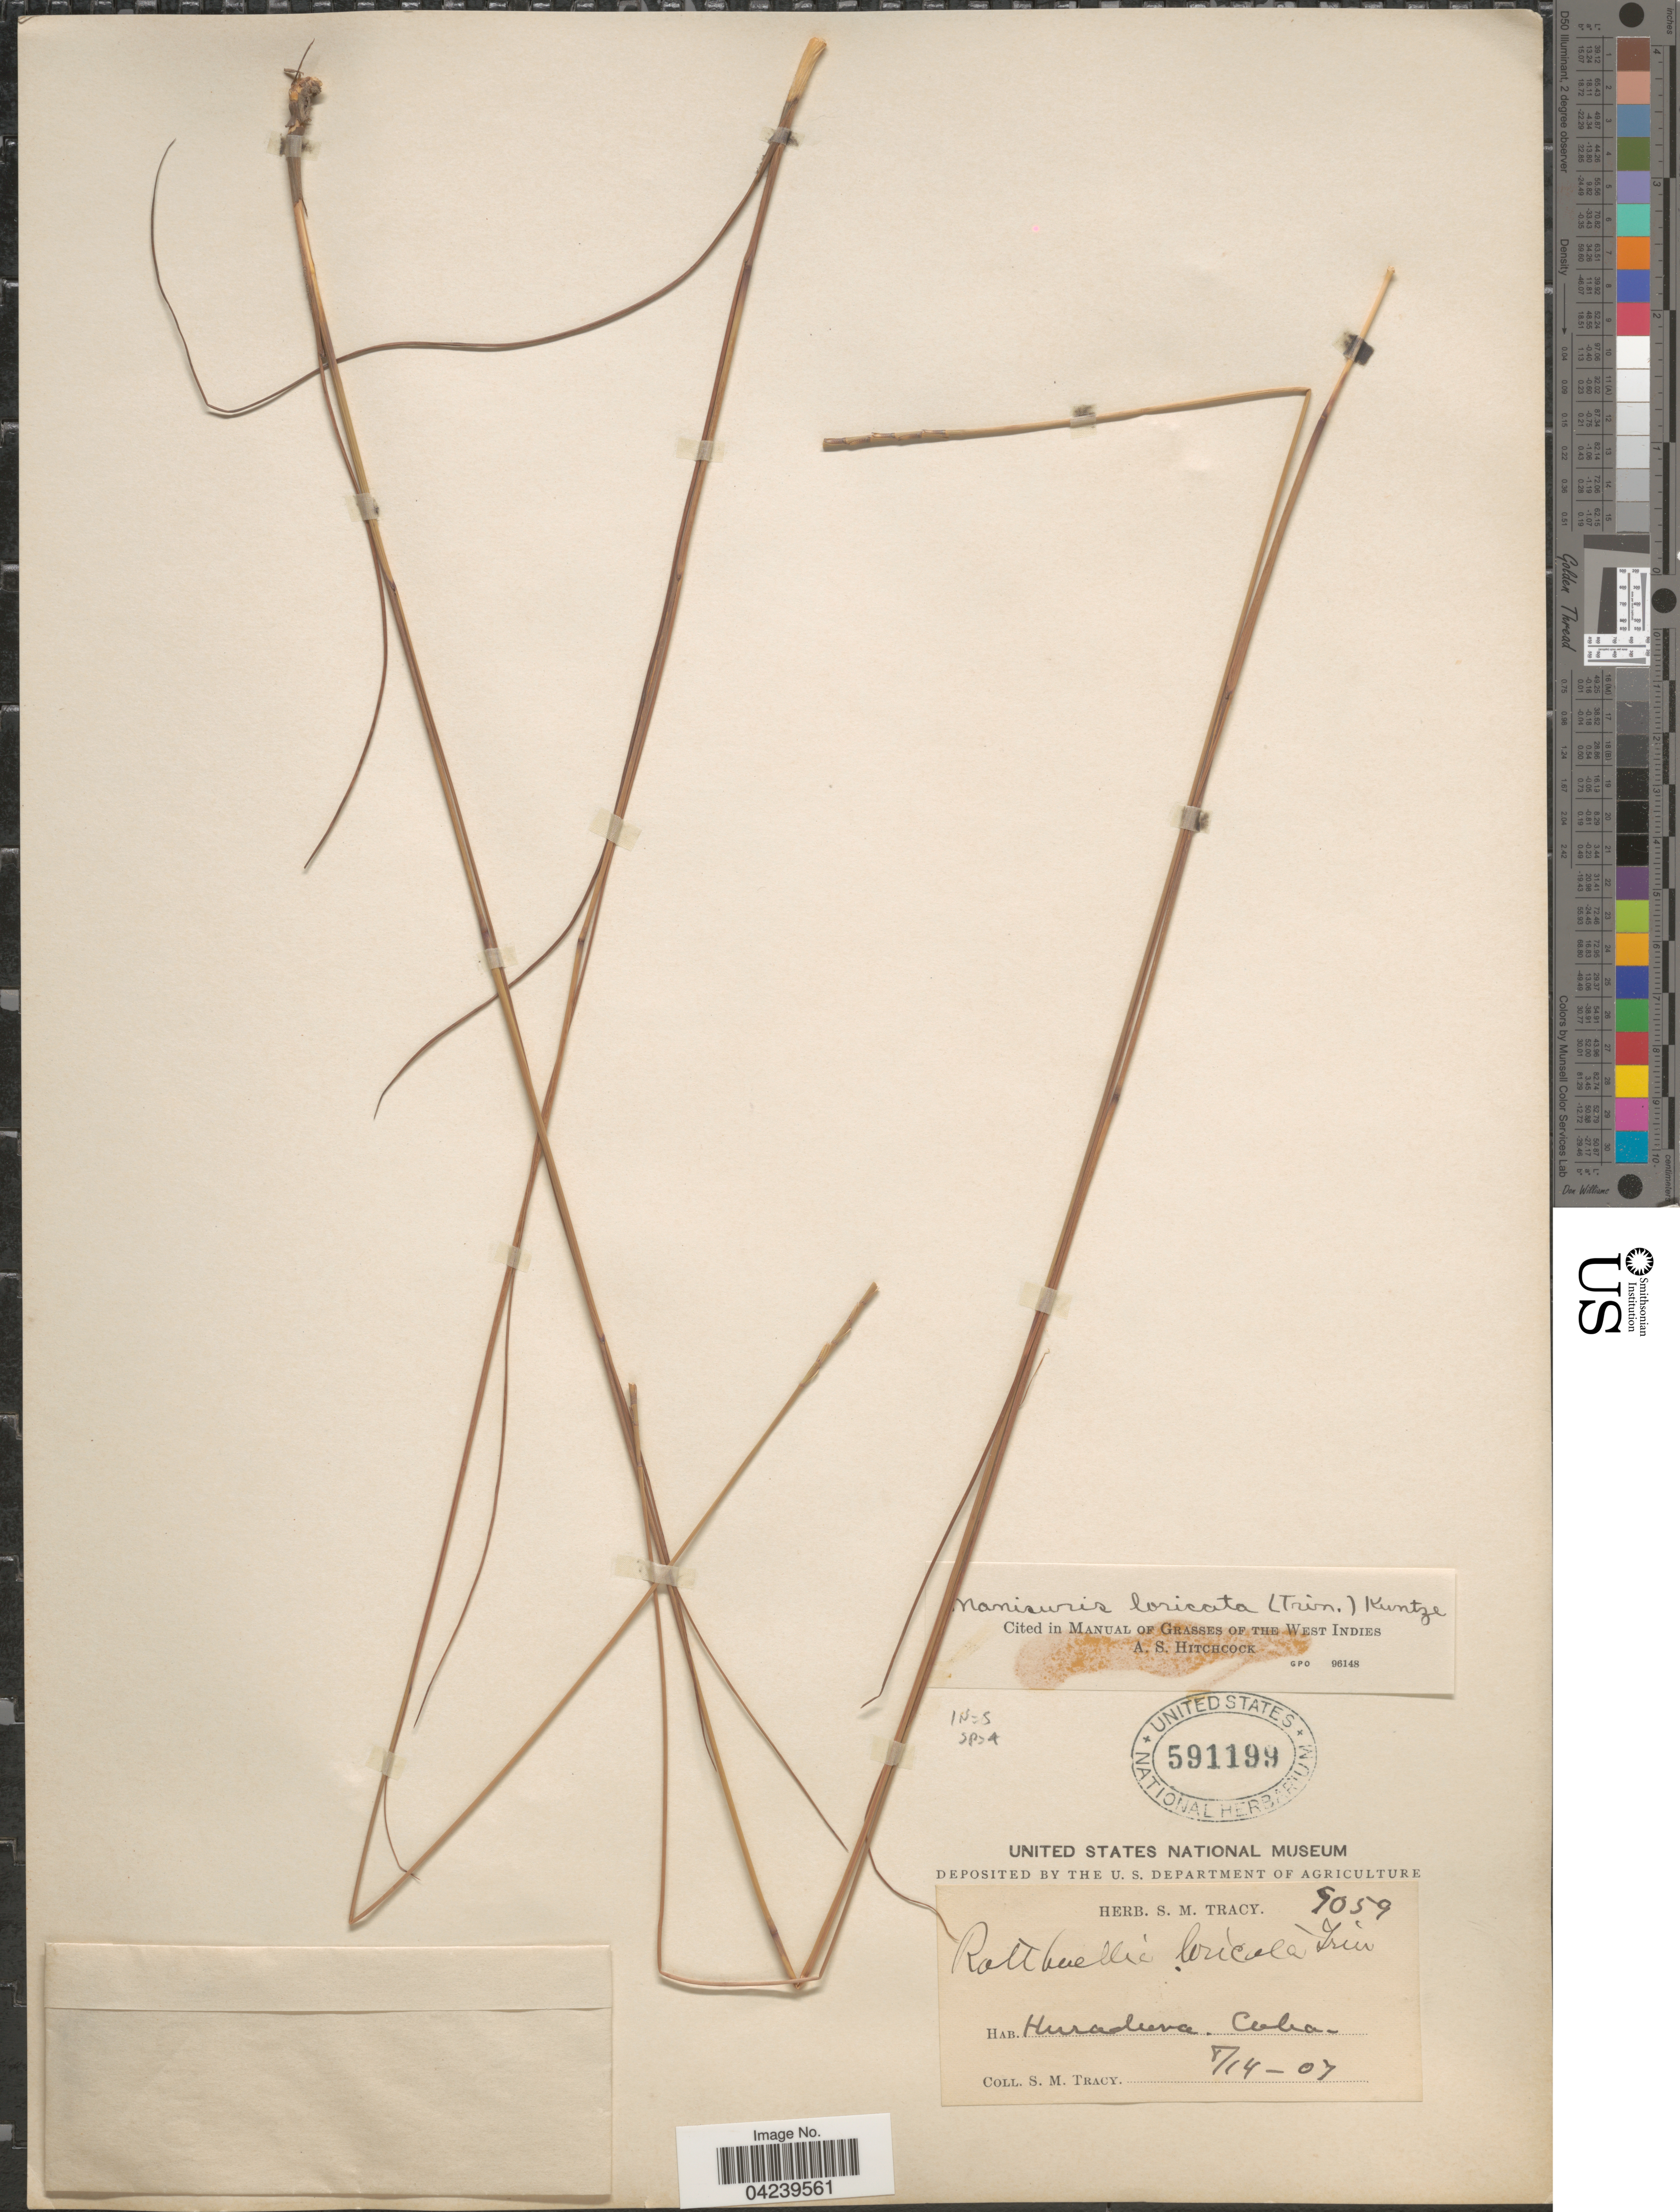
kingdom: Plantae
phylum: Tracheophyta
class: Liliopsida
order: Poales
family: Poaceae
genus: Rhytachne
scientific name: Rhytachne rottboellioides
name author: Desv.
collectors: S. M. Tracy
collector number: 9059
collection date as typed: Transcribed d/m/y: 14/8/7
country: Cuba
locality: Herradura.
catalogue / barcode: US 591199